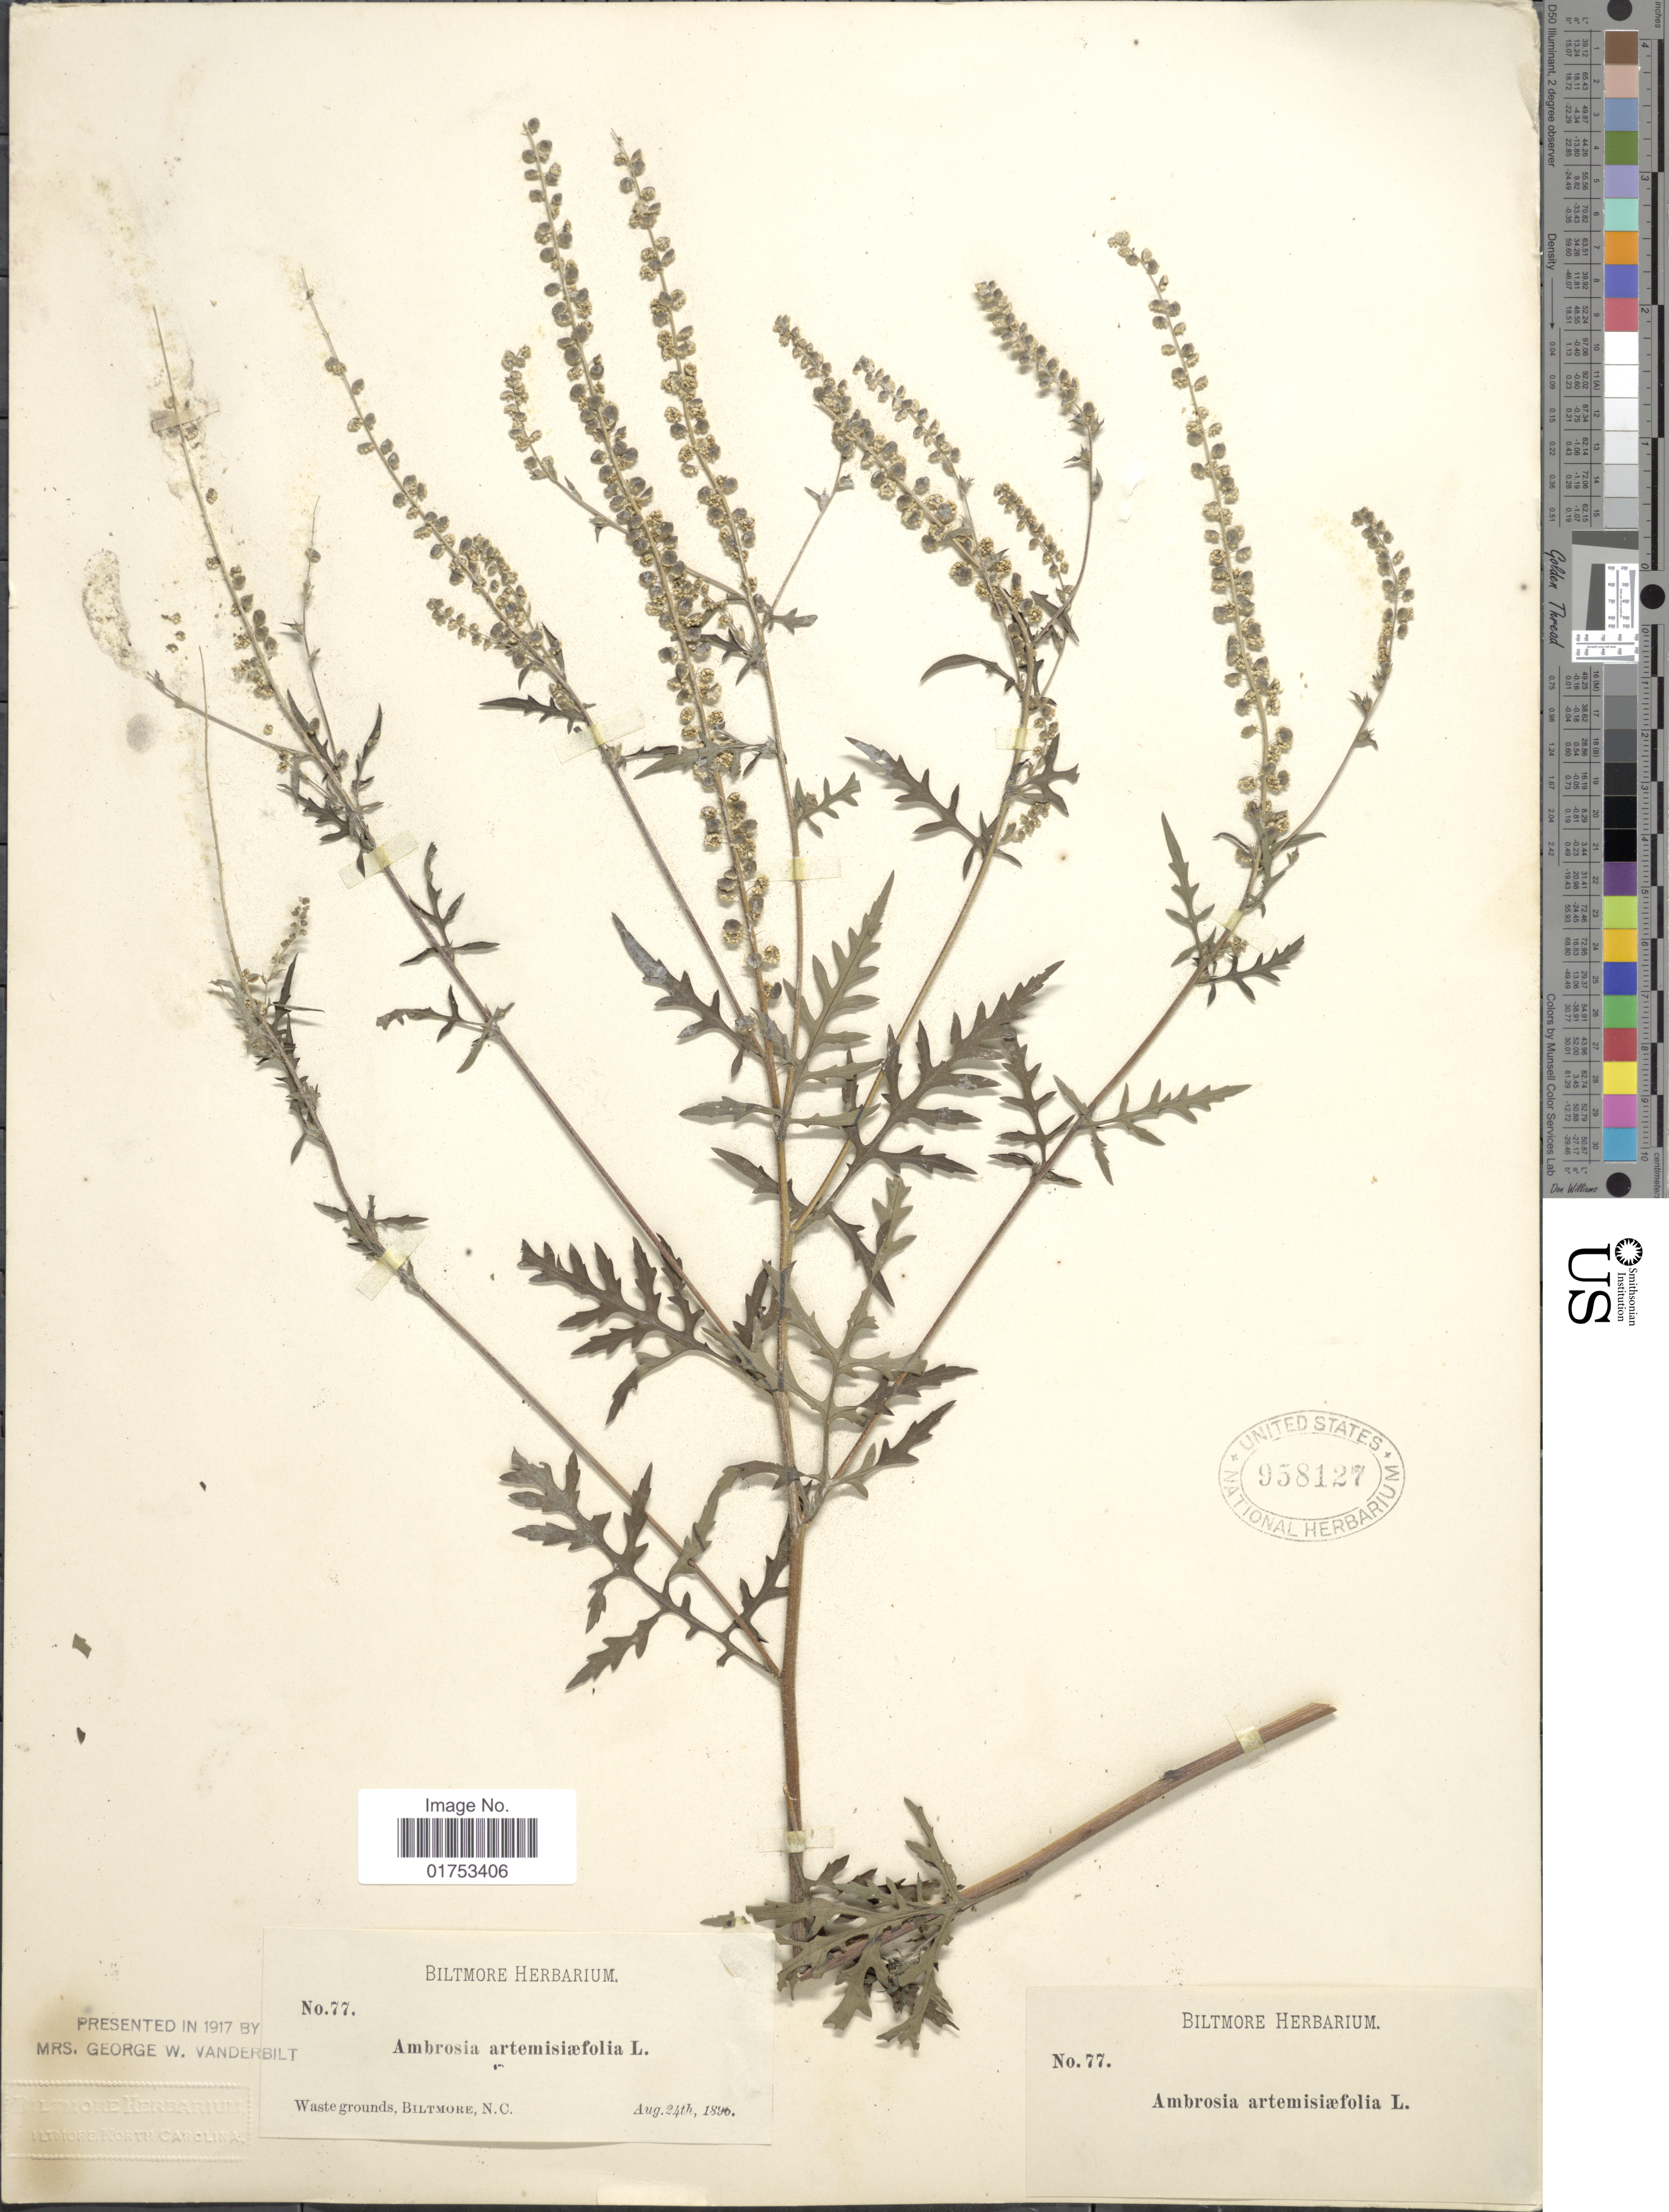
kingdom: Plantae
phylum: Tracheophyta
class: Magnoliopsida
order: Asterales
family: Asteraceae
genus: Ambrosia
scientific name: Ambrosia artemisiifolia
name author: L.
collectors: ex herb. Biltmore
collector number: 77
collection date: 1890-08-24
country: United States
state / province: North Carolina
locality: Biltmore, N. C.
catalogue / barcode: US 958127